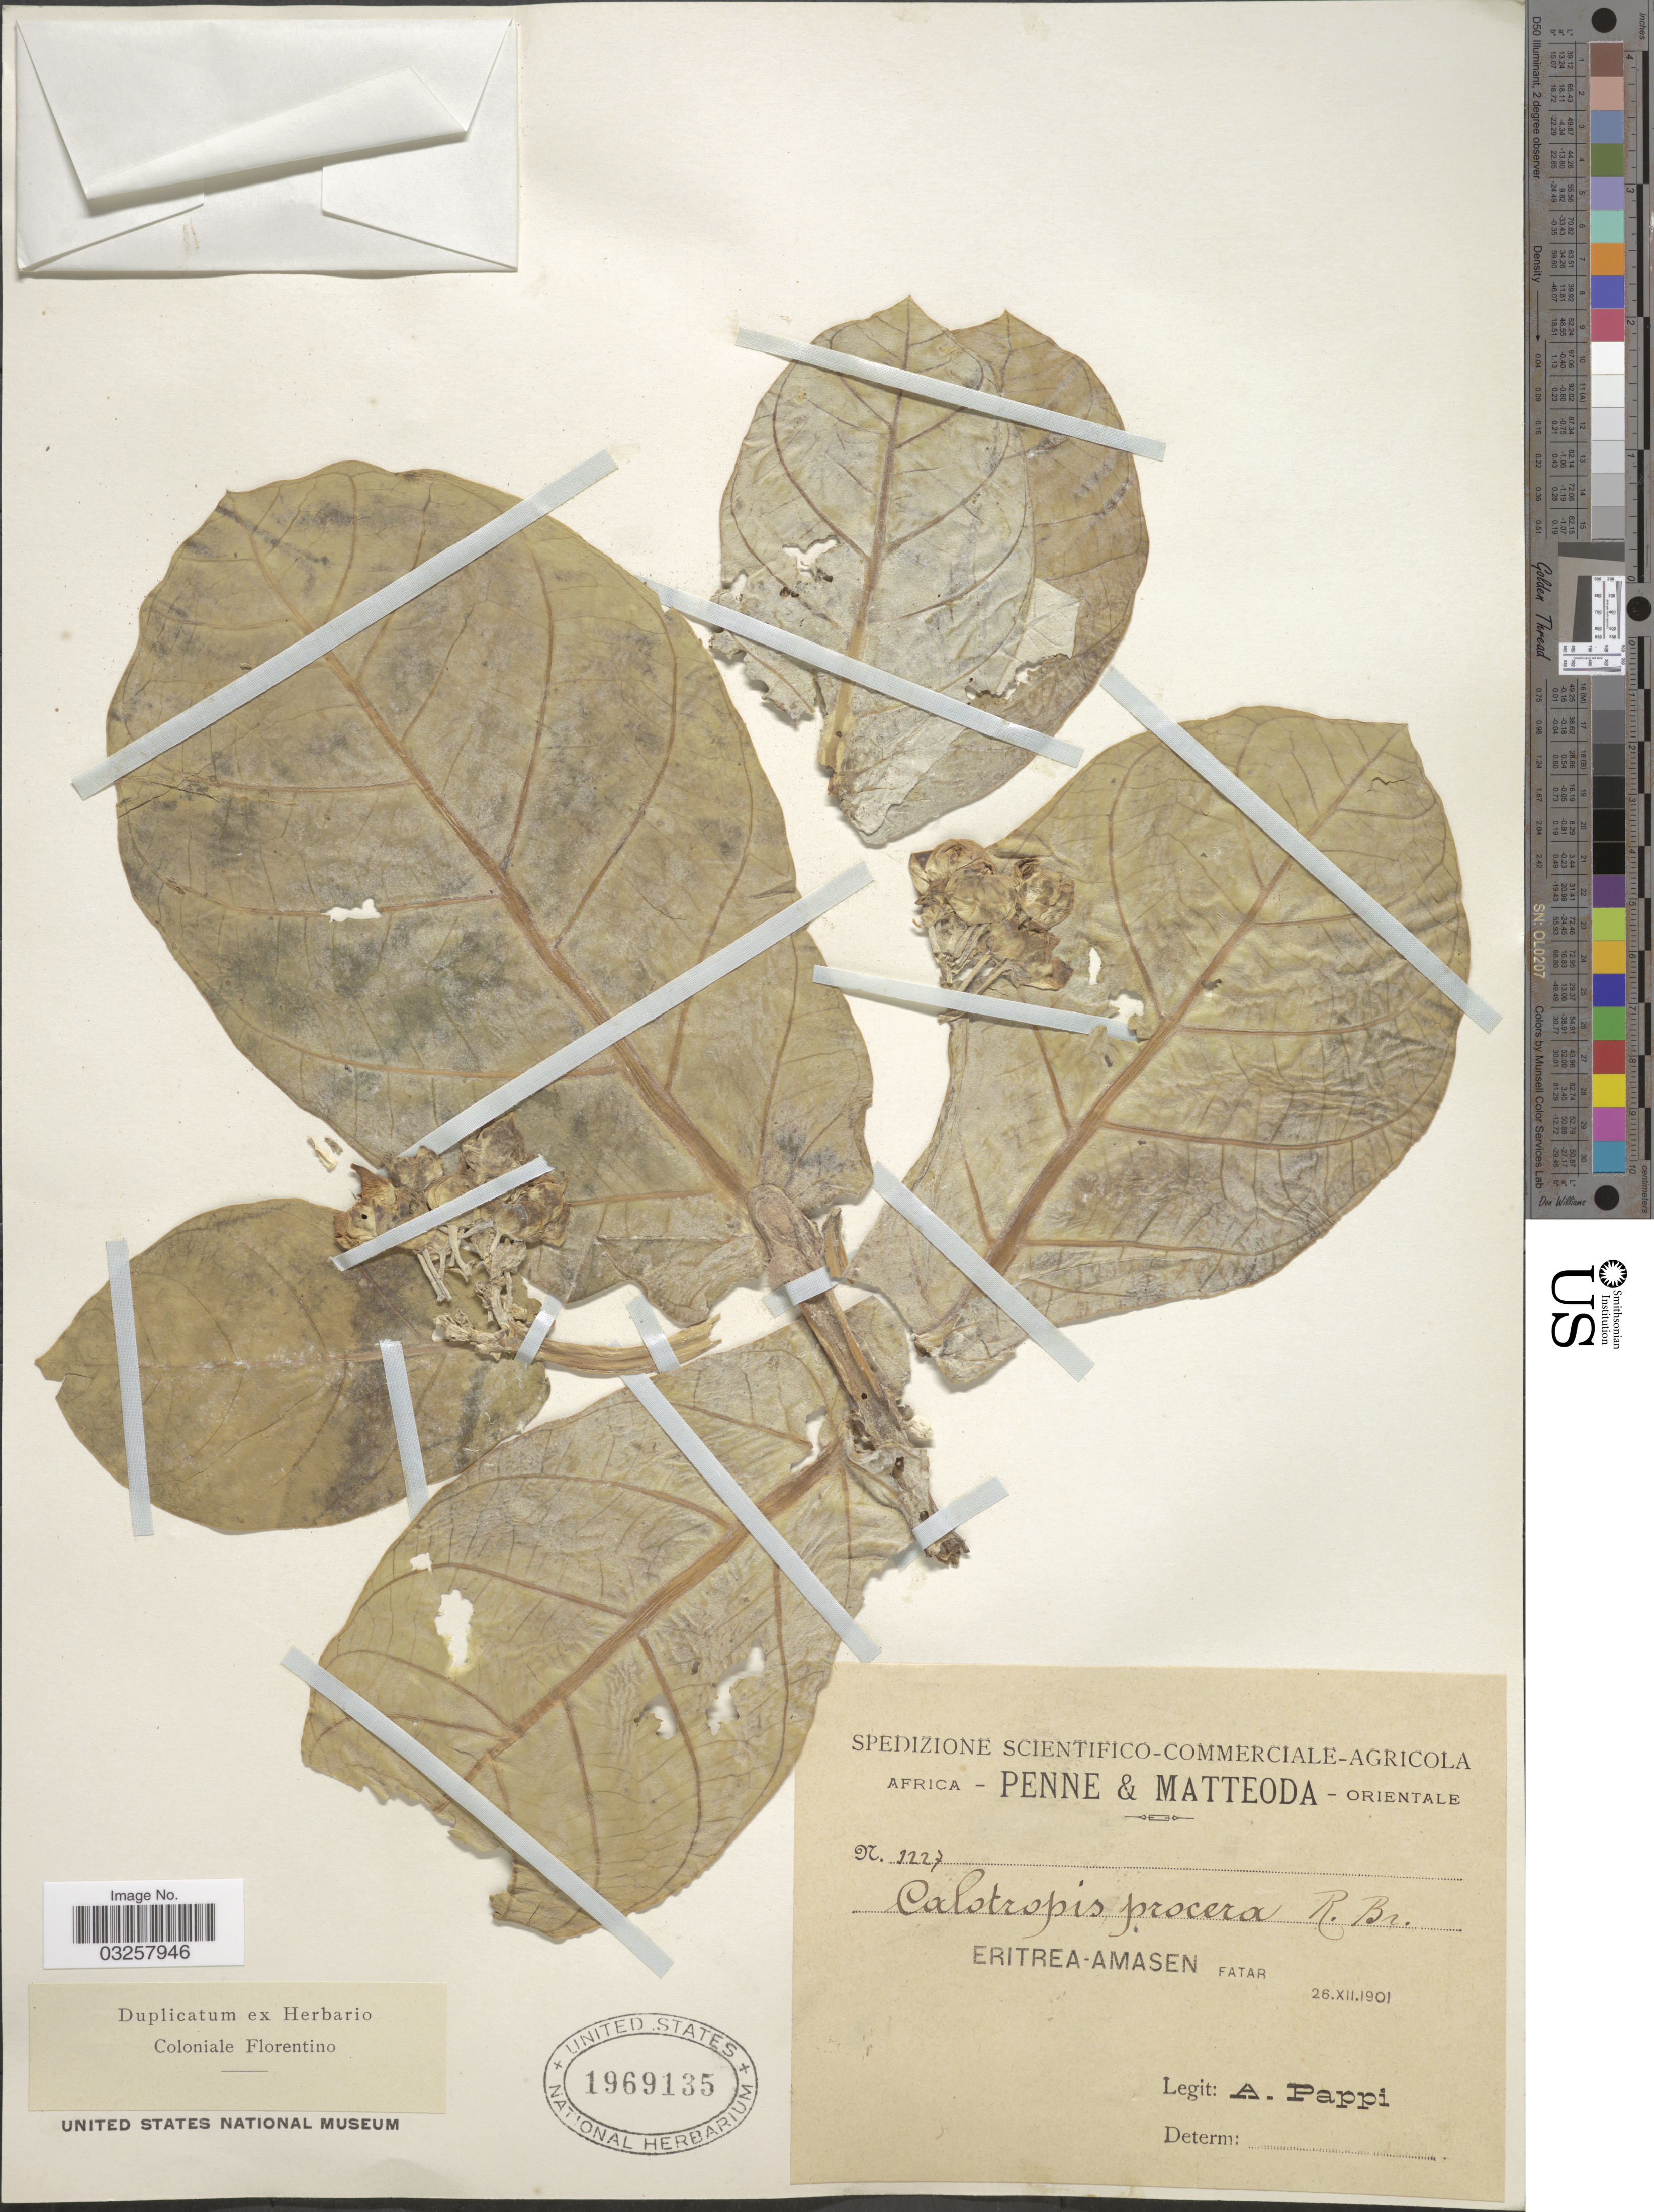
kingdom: Plantae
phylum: Tracheophyta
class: Magnoliopsida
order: Gentianales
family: Apocynaceae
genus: Calotropis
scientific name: Calotropis procera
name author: (Aiton) W.T. Aiton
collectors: A. Pappi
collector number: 3227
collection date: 1901-12-26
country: Eritrea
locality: Eritrea-Amasen. Fatar.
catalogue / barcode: US 1969135